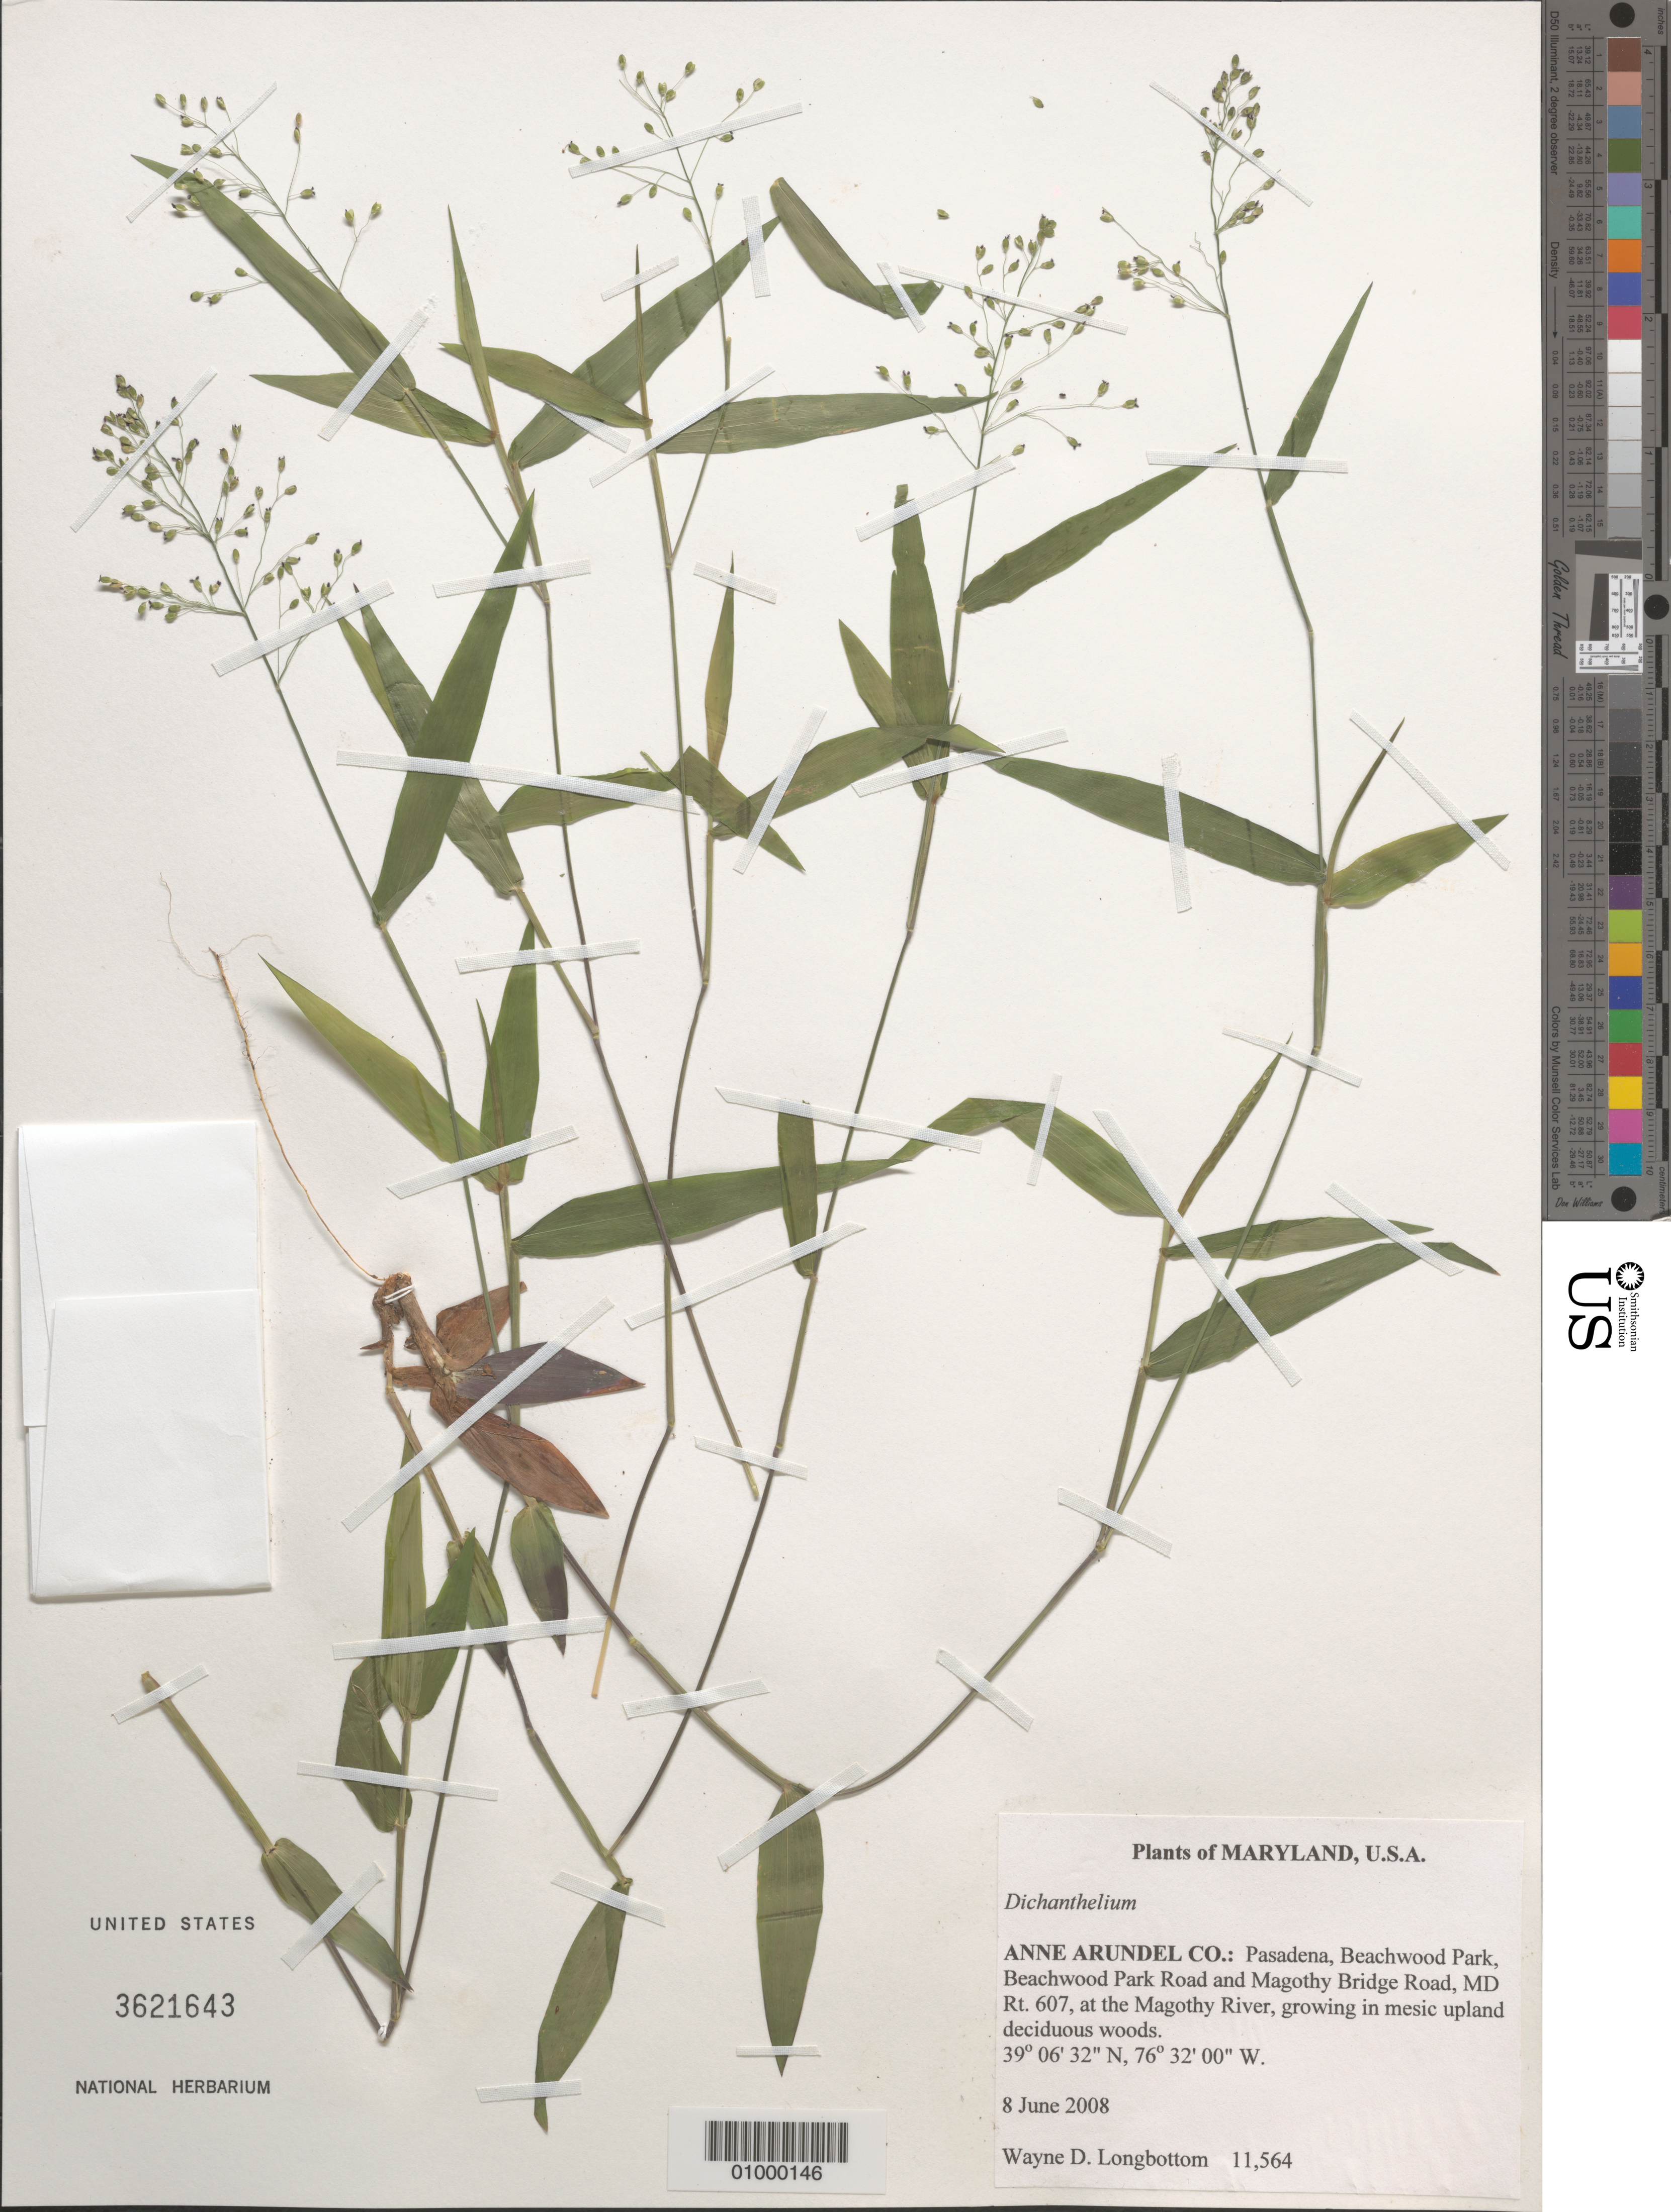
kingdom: Plantae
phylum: Tracheophyta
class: Liliopsida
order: Poales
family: Poaceae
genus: Dichanthelium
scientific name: Dichanthelium sp.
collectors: W. D. Longbottom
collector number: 11563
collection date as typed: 8 June 2008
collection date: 2008-06-08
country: United States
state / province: Maryland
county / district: Anne Arundel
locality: Pasadena, Beachwood Park, Beachwood Park Road and Magothy Bridge Road, MD Rt. 607, at the Magothy River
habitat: growing in mesic upland deciduous woods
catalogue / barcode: US 3621643